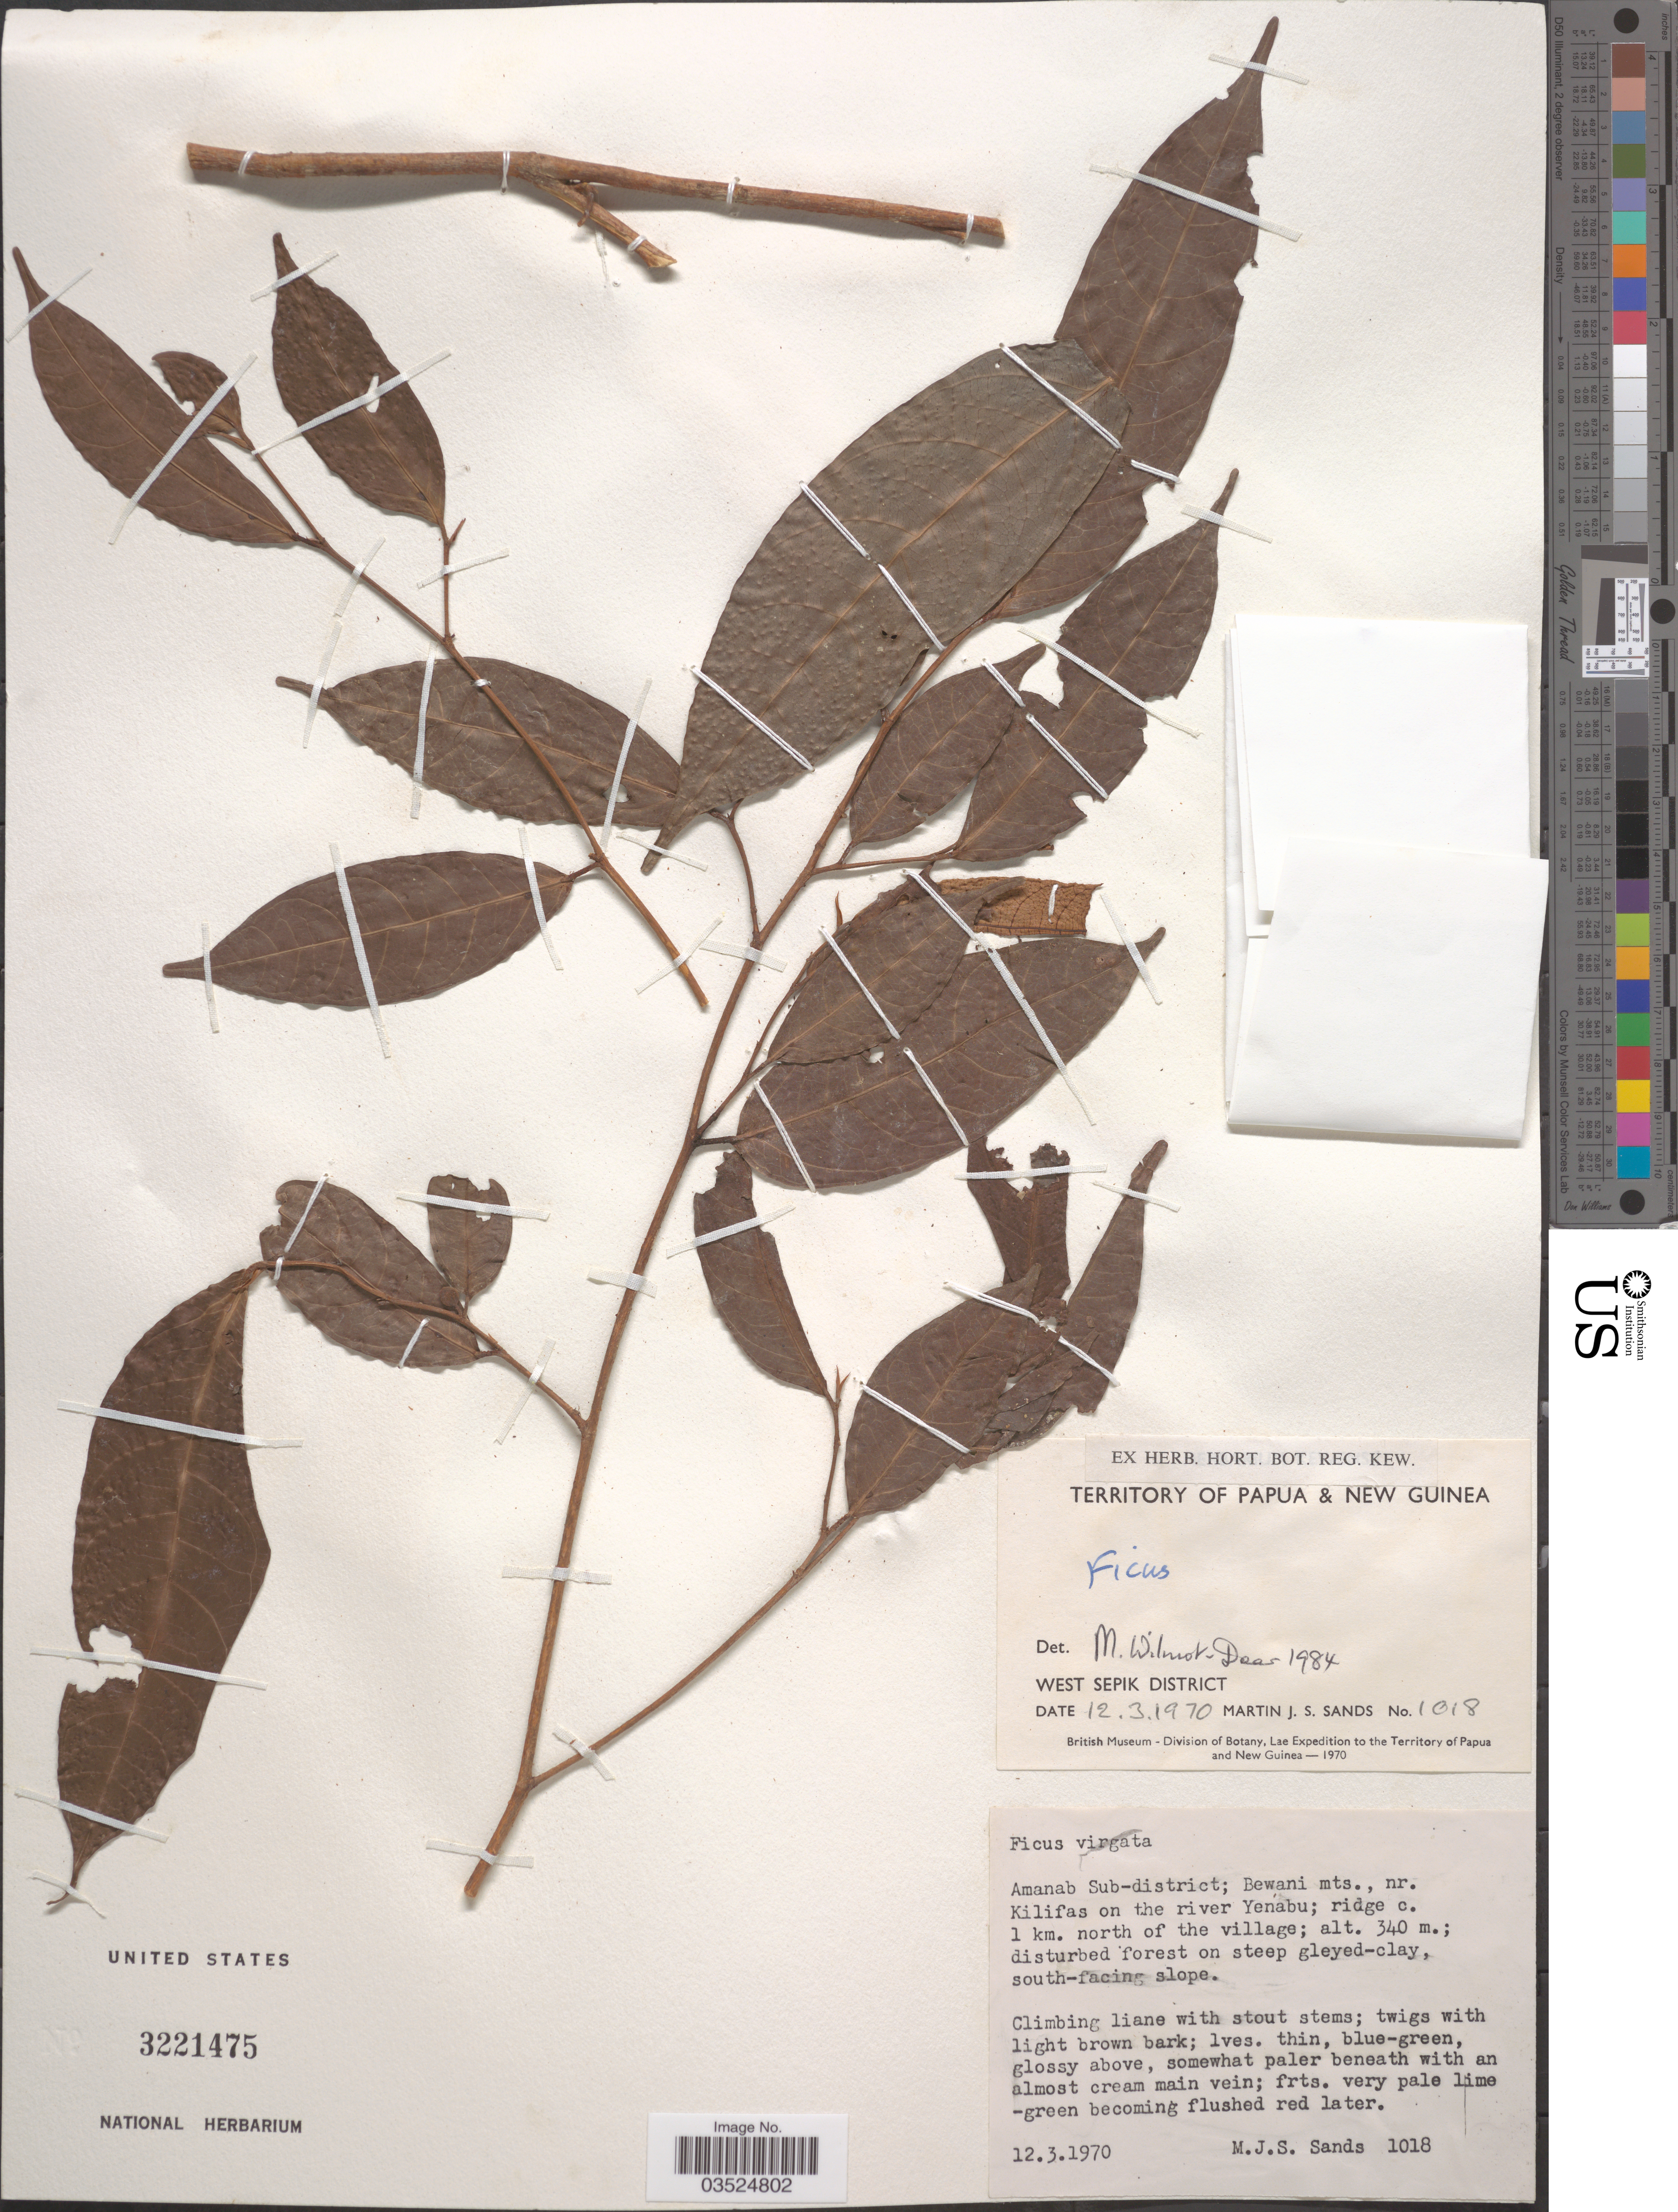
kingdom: Plantae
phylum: Tracheophyta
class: Magnoliopsida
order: Rosales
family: Moraceae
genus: Ficus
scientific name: Ficus sp.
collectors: M. Sands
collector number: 1018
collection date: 1970-03-12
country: Papua New Guinea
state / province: Sandaun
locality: Territory of Papua & New Guinea. West Sepik District. Amanab Sub-district; Bewani mts., nr. Kilifas on the river Yenabu; ridge c. 1 km. north of the village.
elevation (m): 340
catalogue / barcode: US 3221475